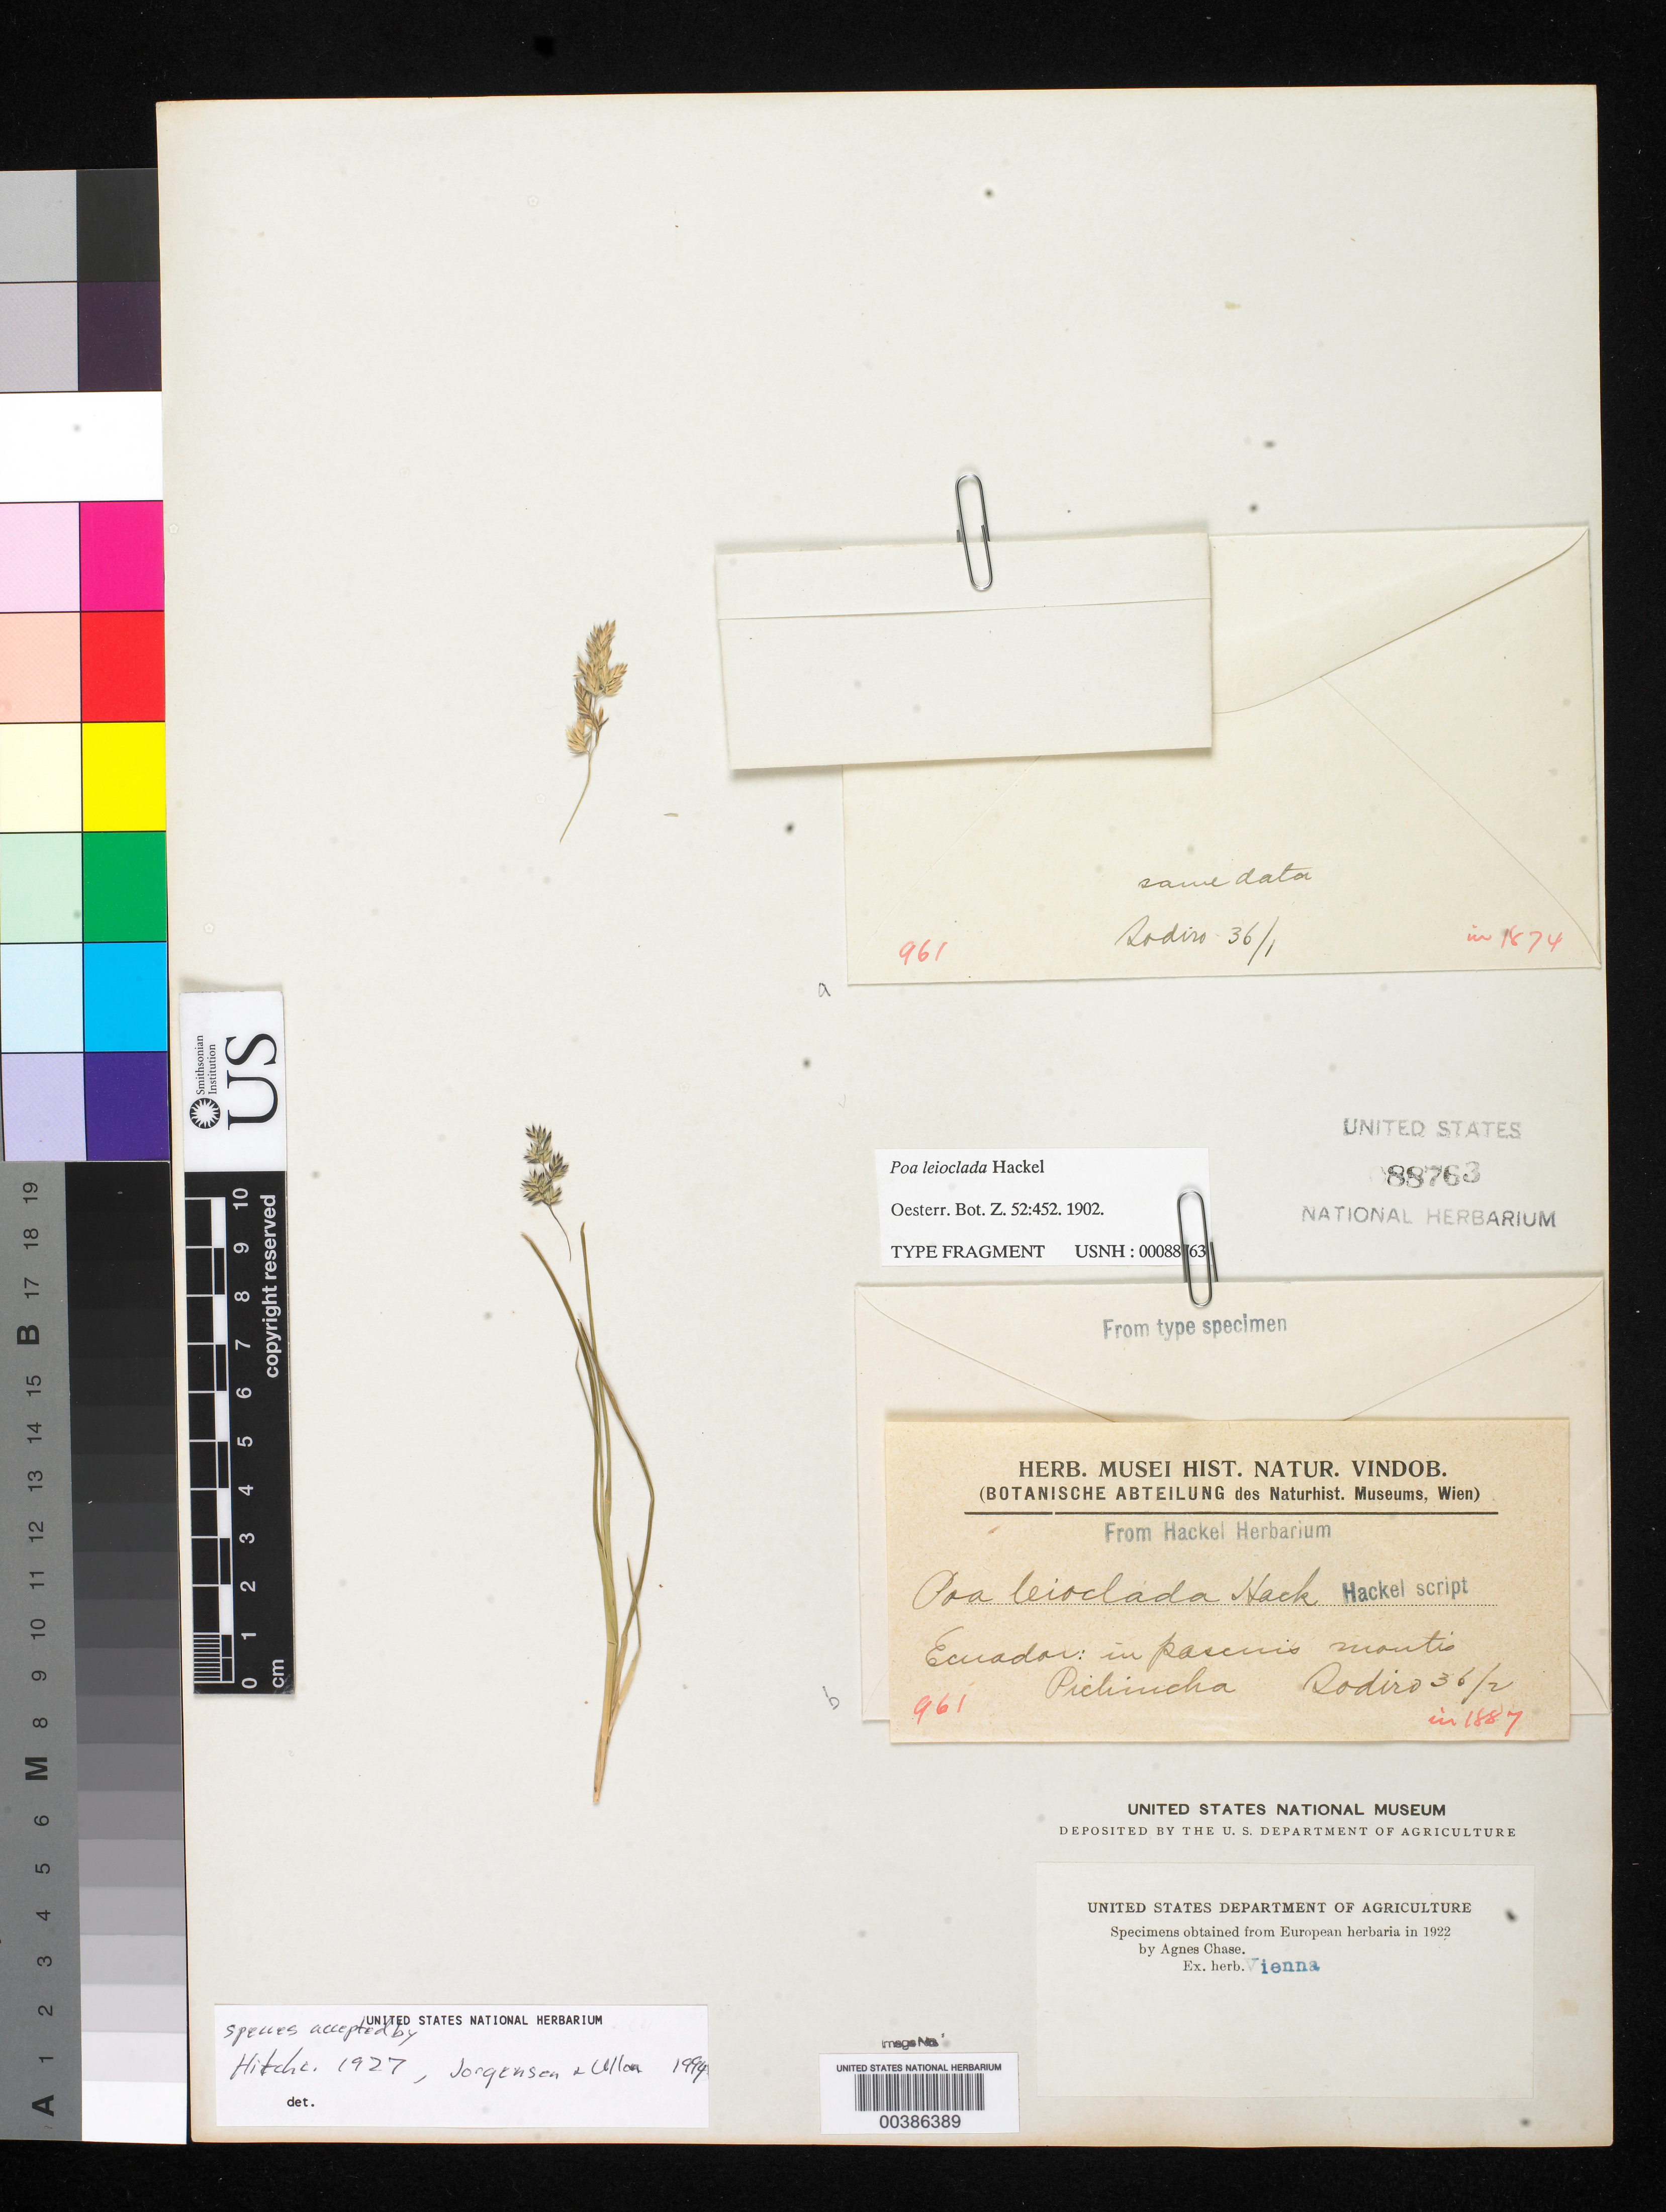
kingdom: Plantae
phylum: Tracheophyta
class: Liliopsida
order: Poales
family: Poaceae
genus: Poa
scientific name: Poa leioclada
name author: Hack.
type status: Type Fragment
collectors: L. Sodiro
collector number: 36/2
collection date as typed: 1887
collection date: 1887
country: Ecuador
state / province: Pichincha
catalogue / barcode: US 88763